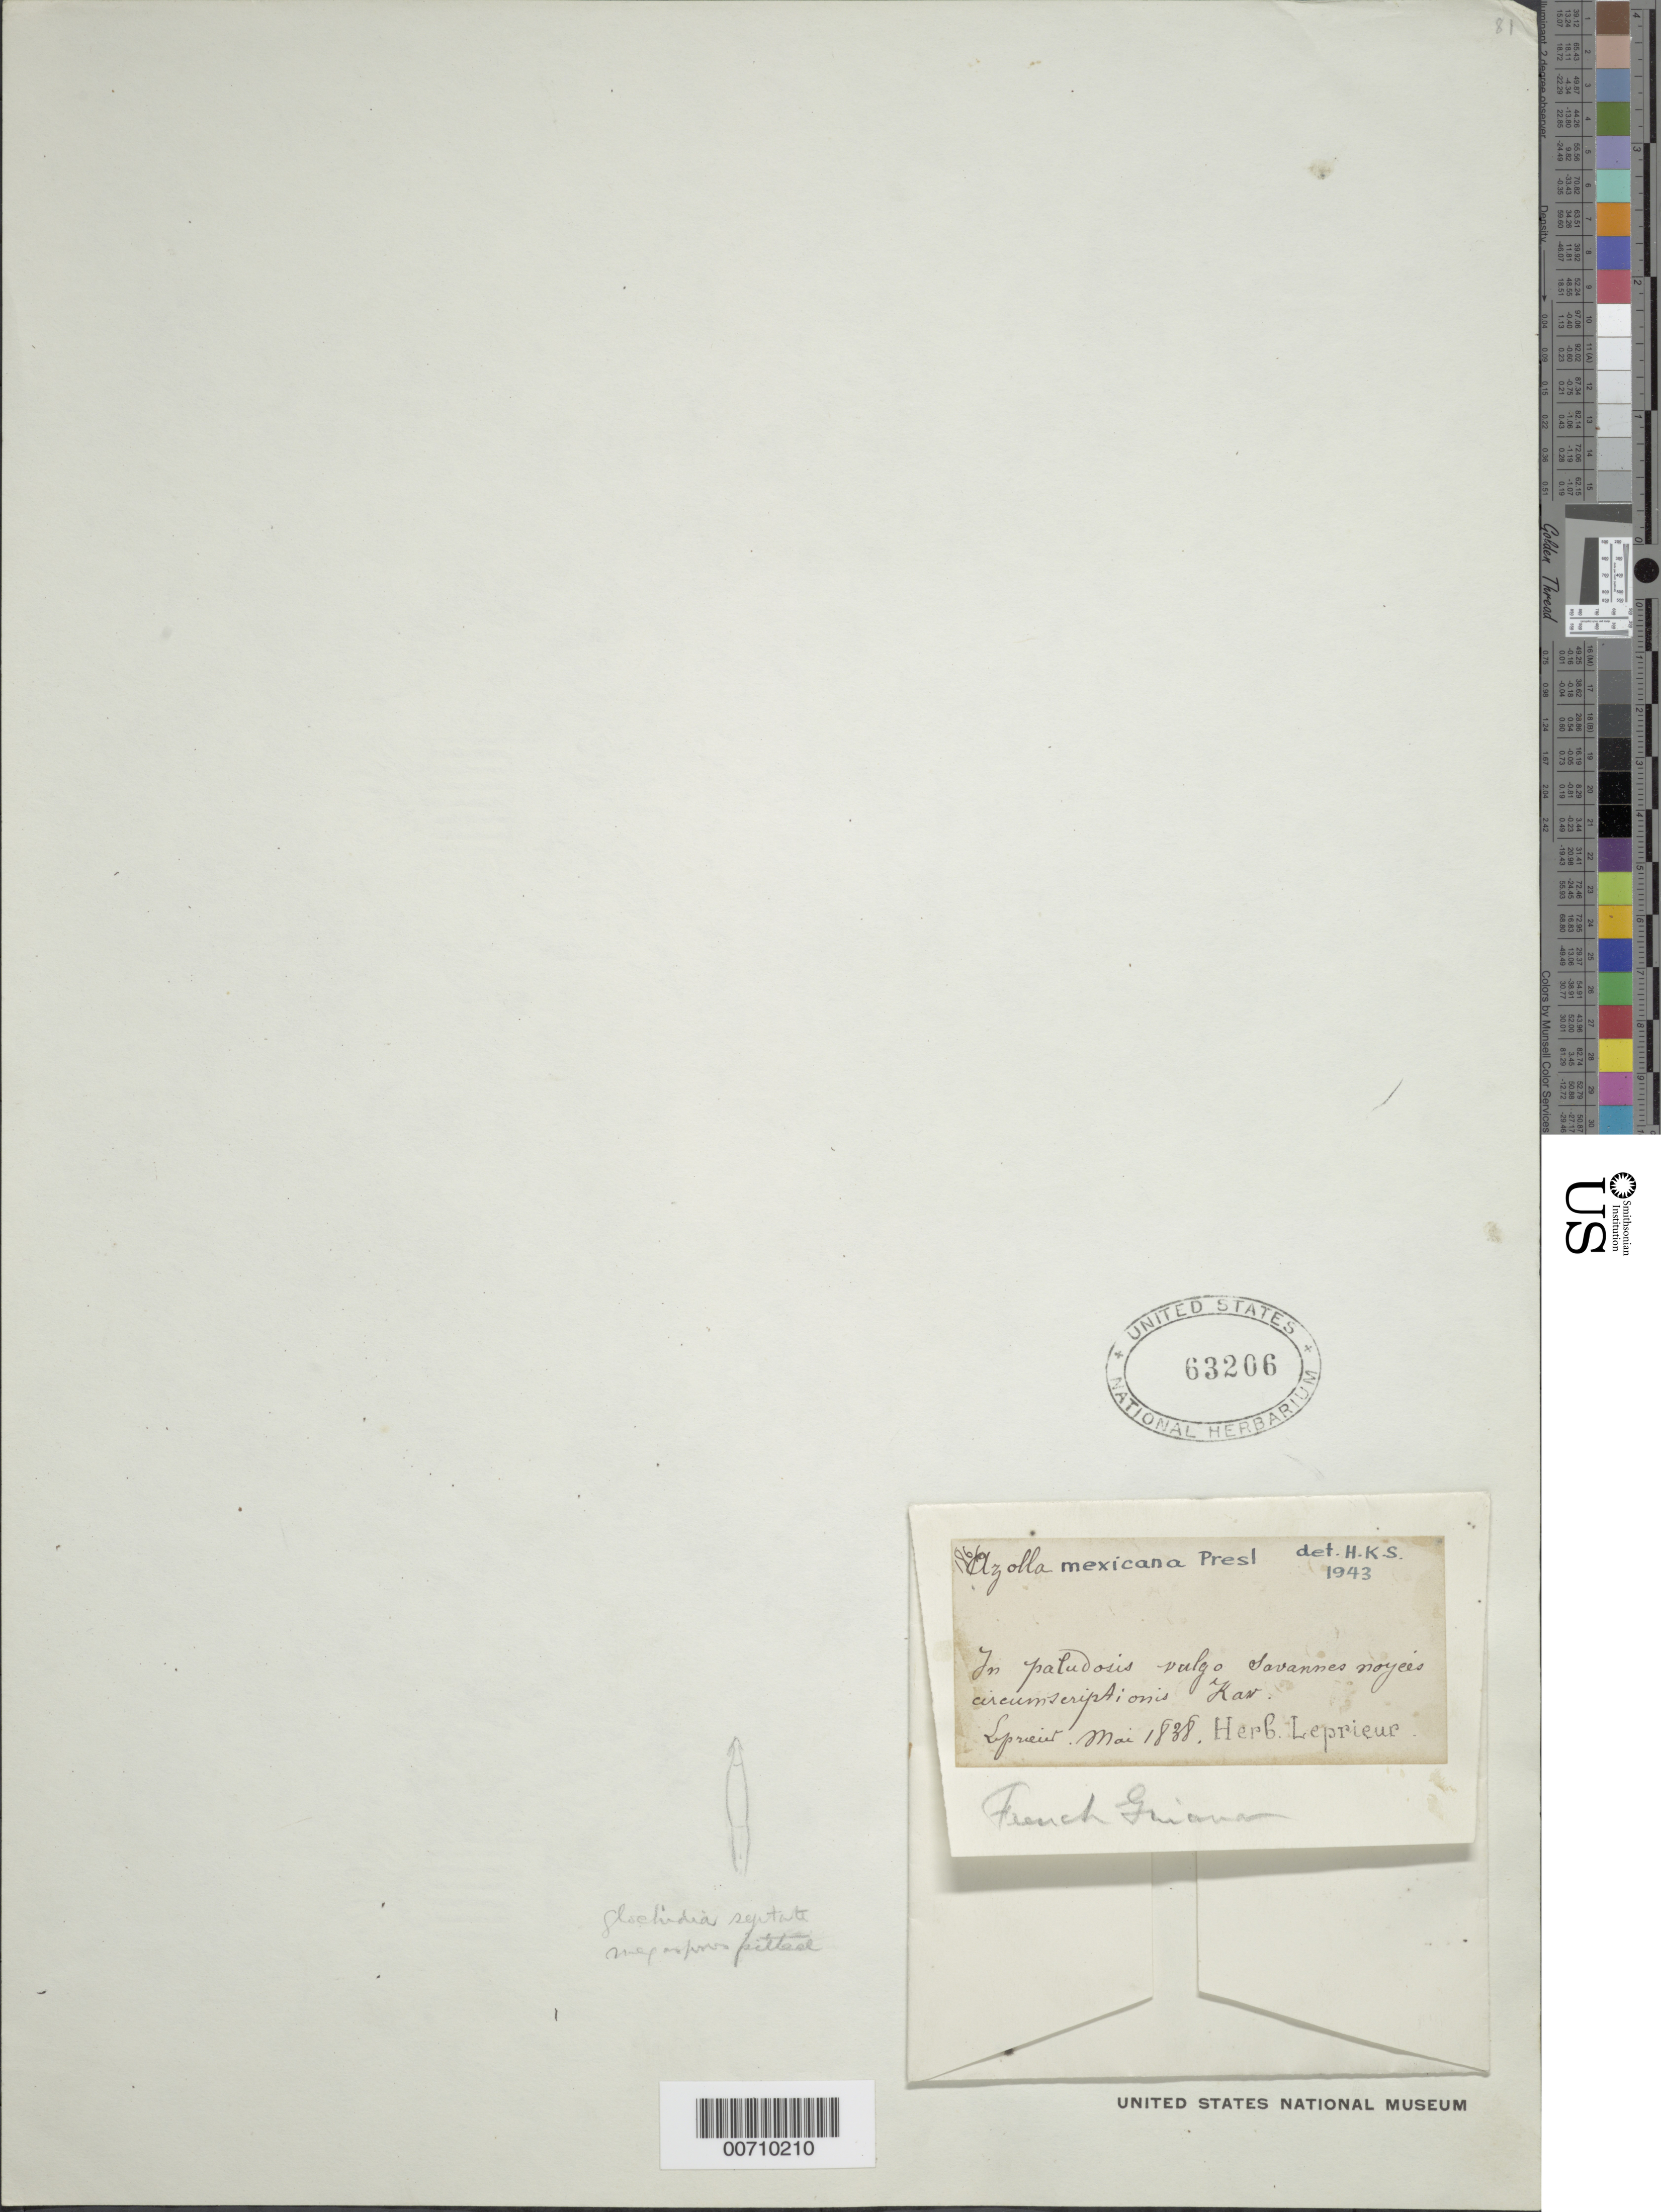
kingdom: Plantae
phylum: Tracheophyta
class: Polypodiopsida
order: Salviniales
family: Salviniaceae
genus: Azolla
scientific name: Azolla mexicana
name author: C. Presl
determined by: Svenson, Henry K.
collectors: F. M. R. Leprieur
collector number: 186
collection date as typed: May 1838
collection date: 1838-05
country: French Guiana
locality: Kaw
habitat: In paludosis vulgo Savannes noyées circumseriptionis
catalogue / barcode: US 63206